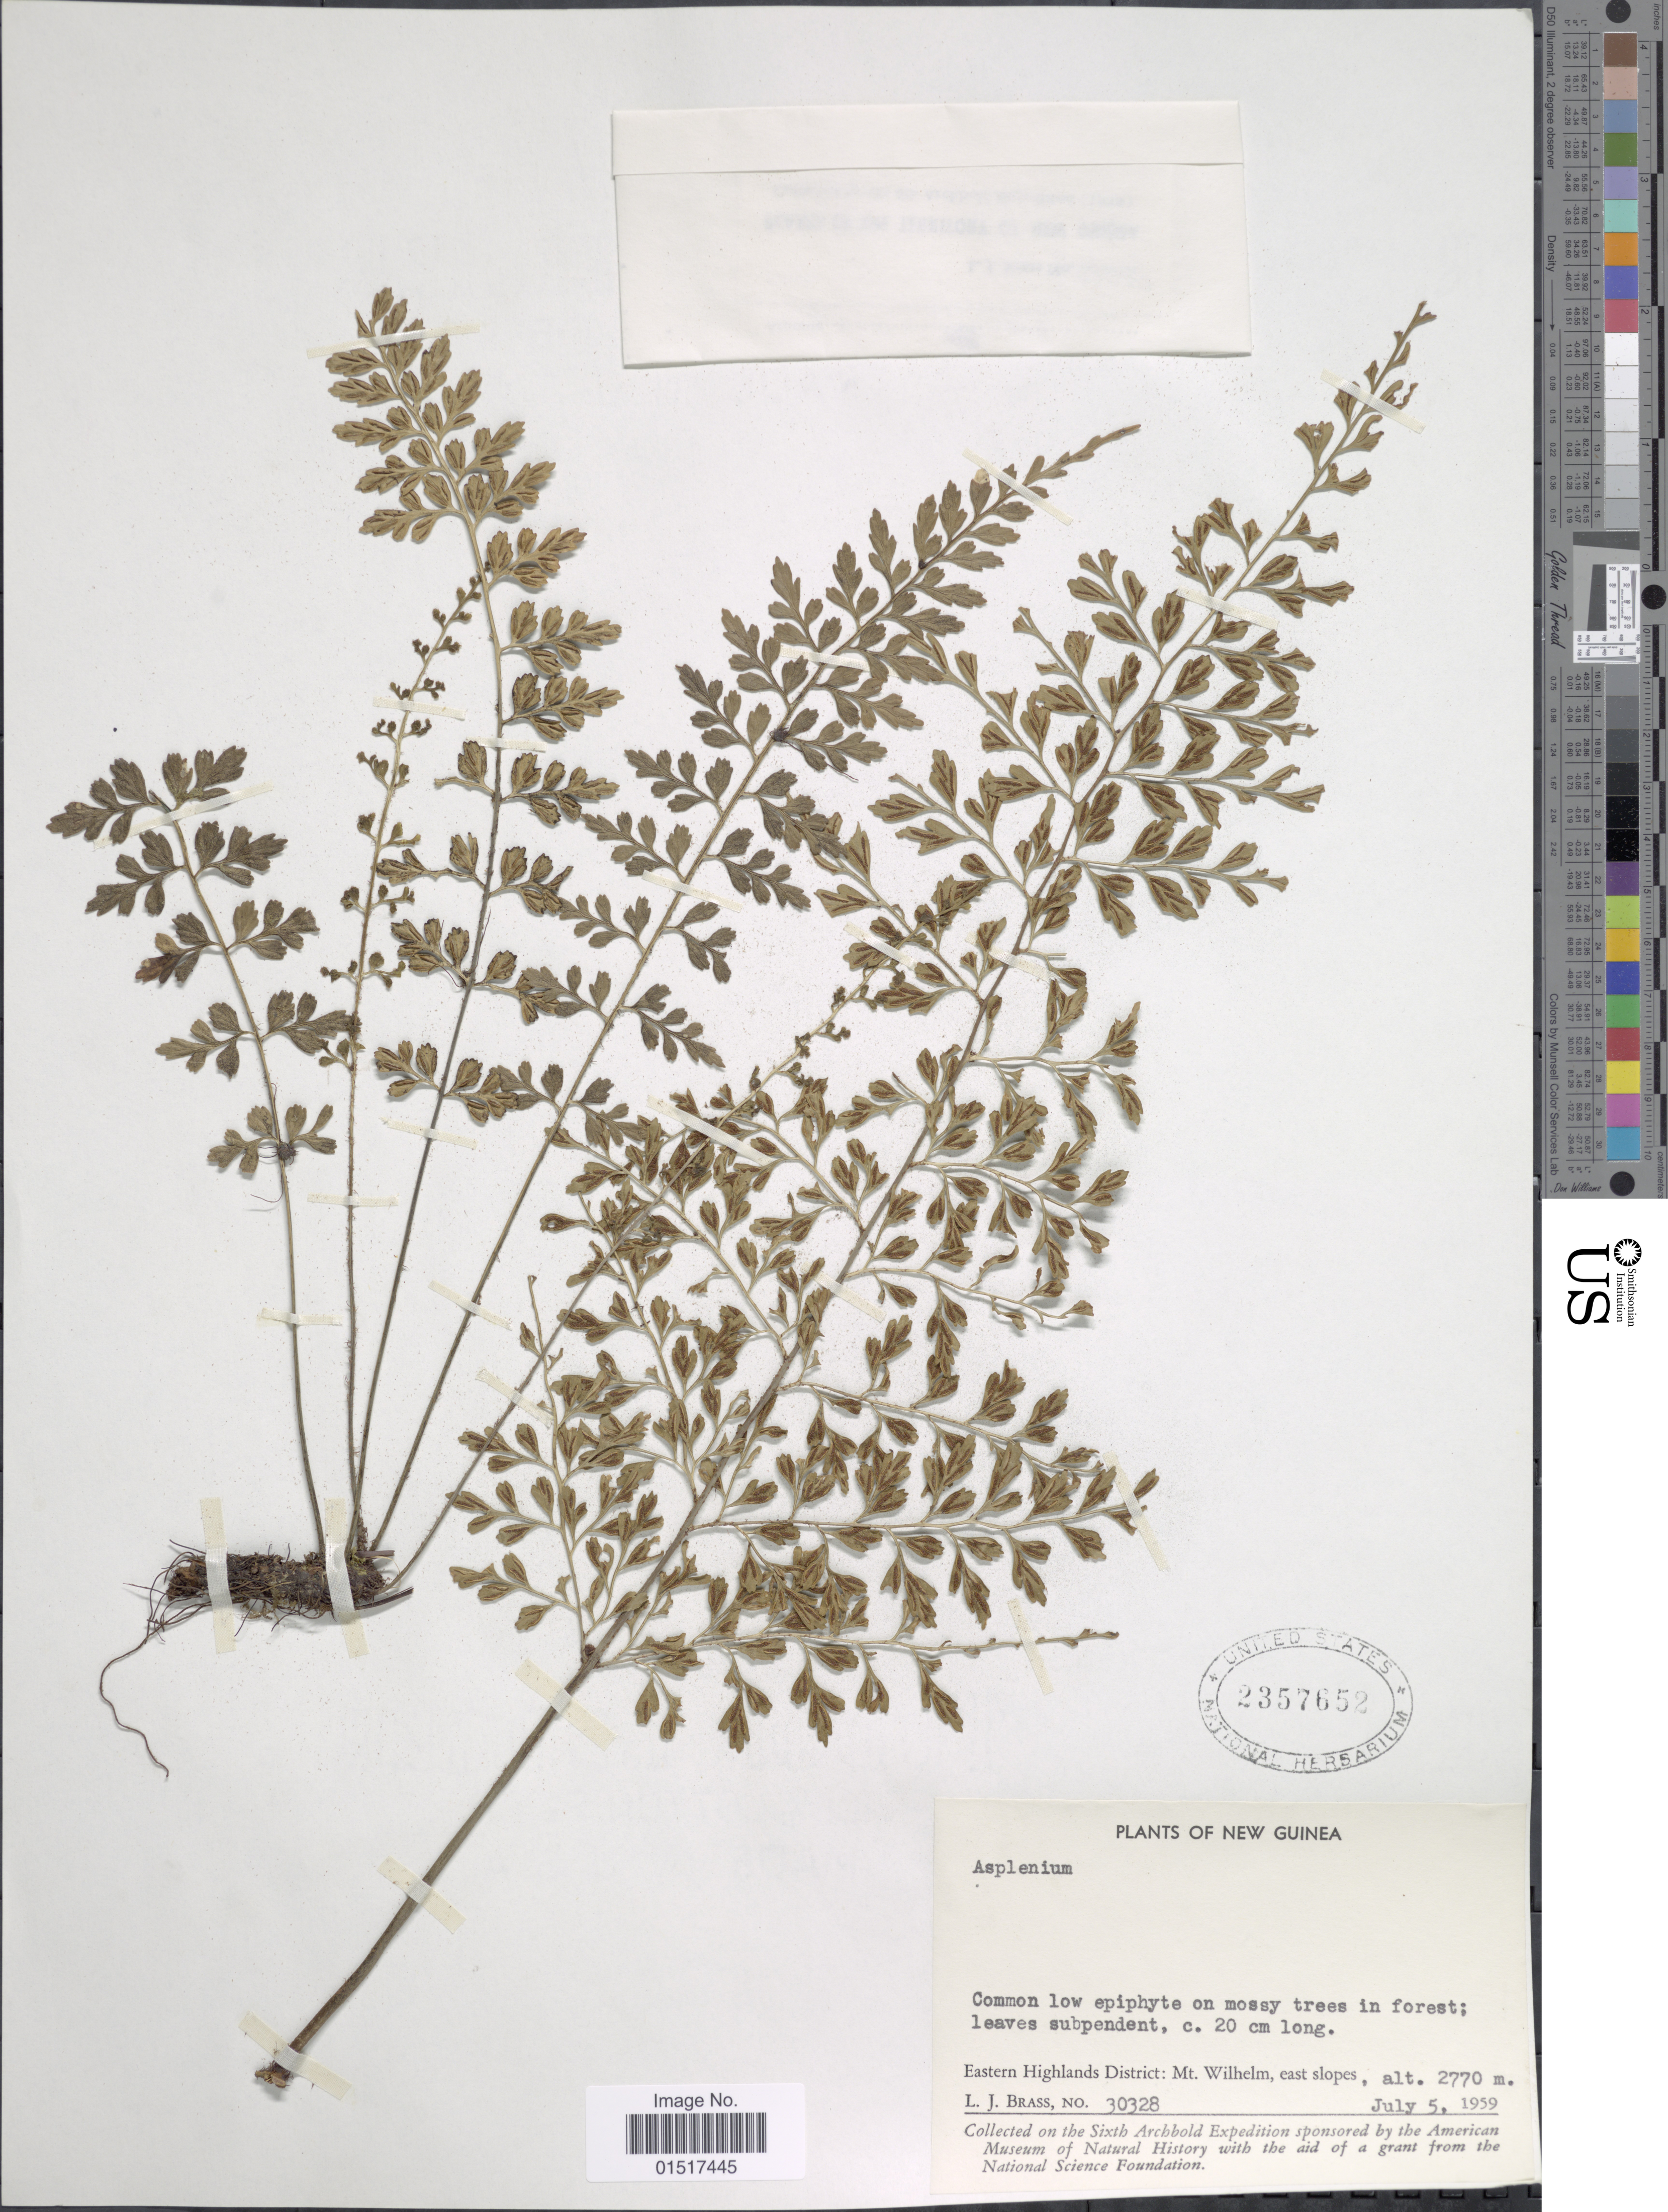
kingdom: Plantae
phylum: Tracheophyta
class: Polypodiopsida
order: Polypodiales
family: Aspleniaceae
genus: Asplenium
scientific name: Asplenium sp.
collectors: L. J. Brass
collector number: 30328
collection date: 1959-07-05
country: Papua New Guinea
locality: New Guinea. Eastern Highlands District: Mt, Wilhelm, east slopes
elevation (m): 2770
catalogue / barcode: US 2357652